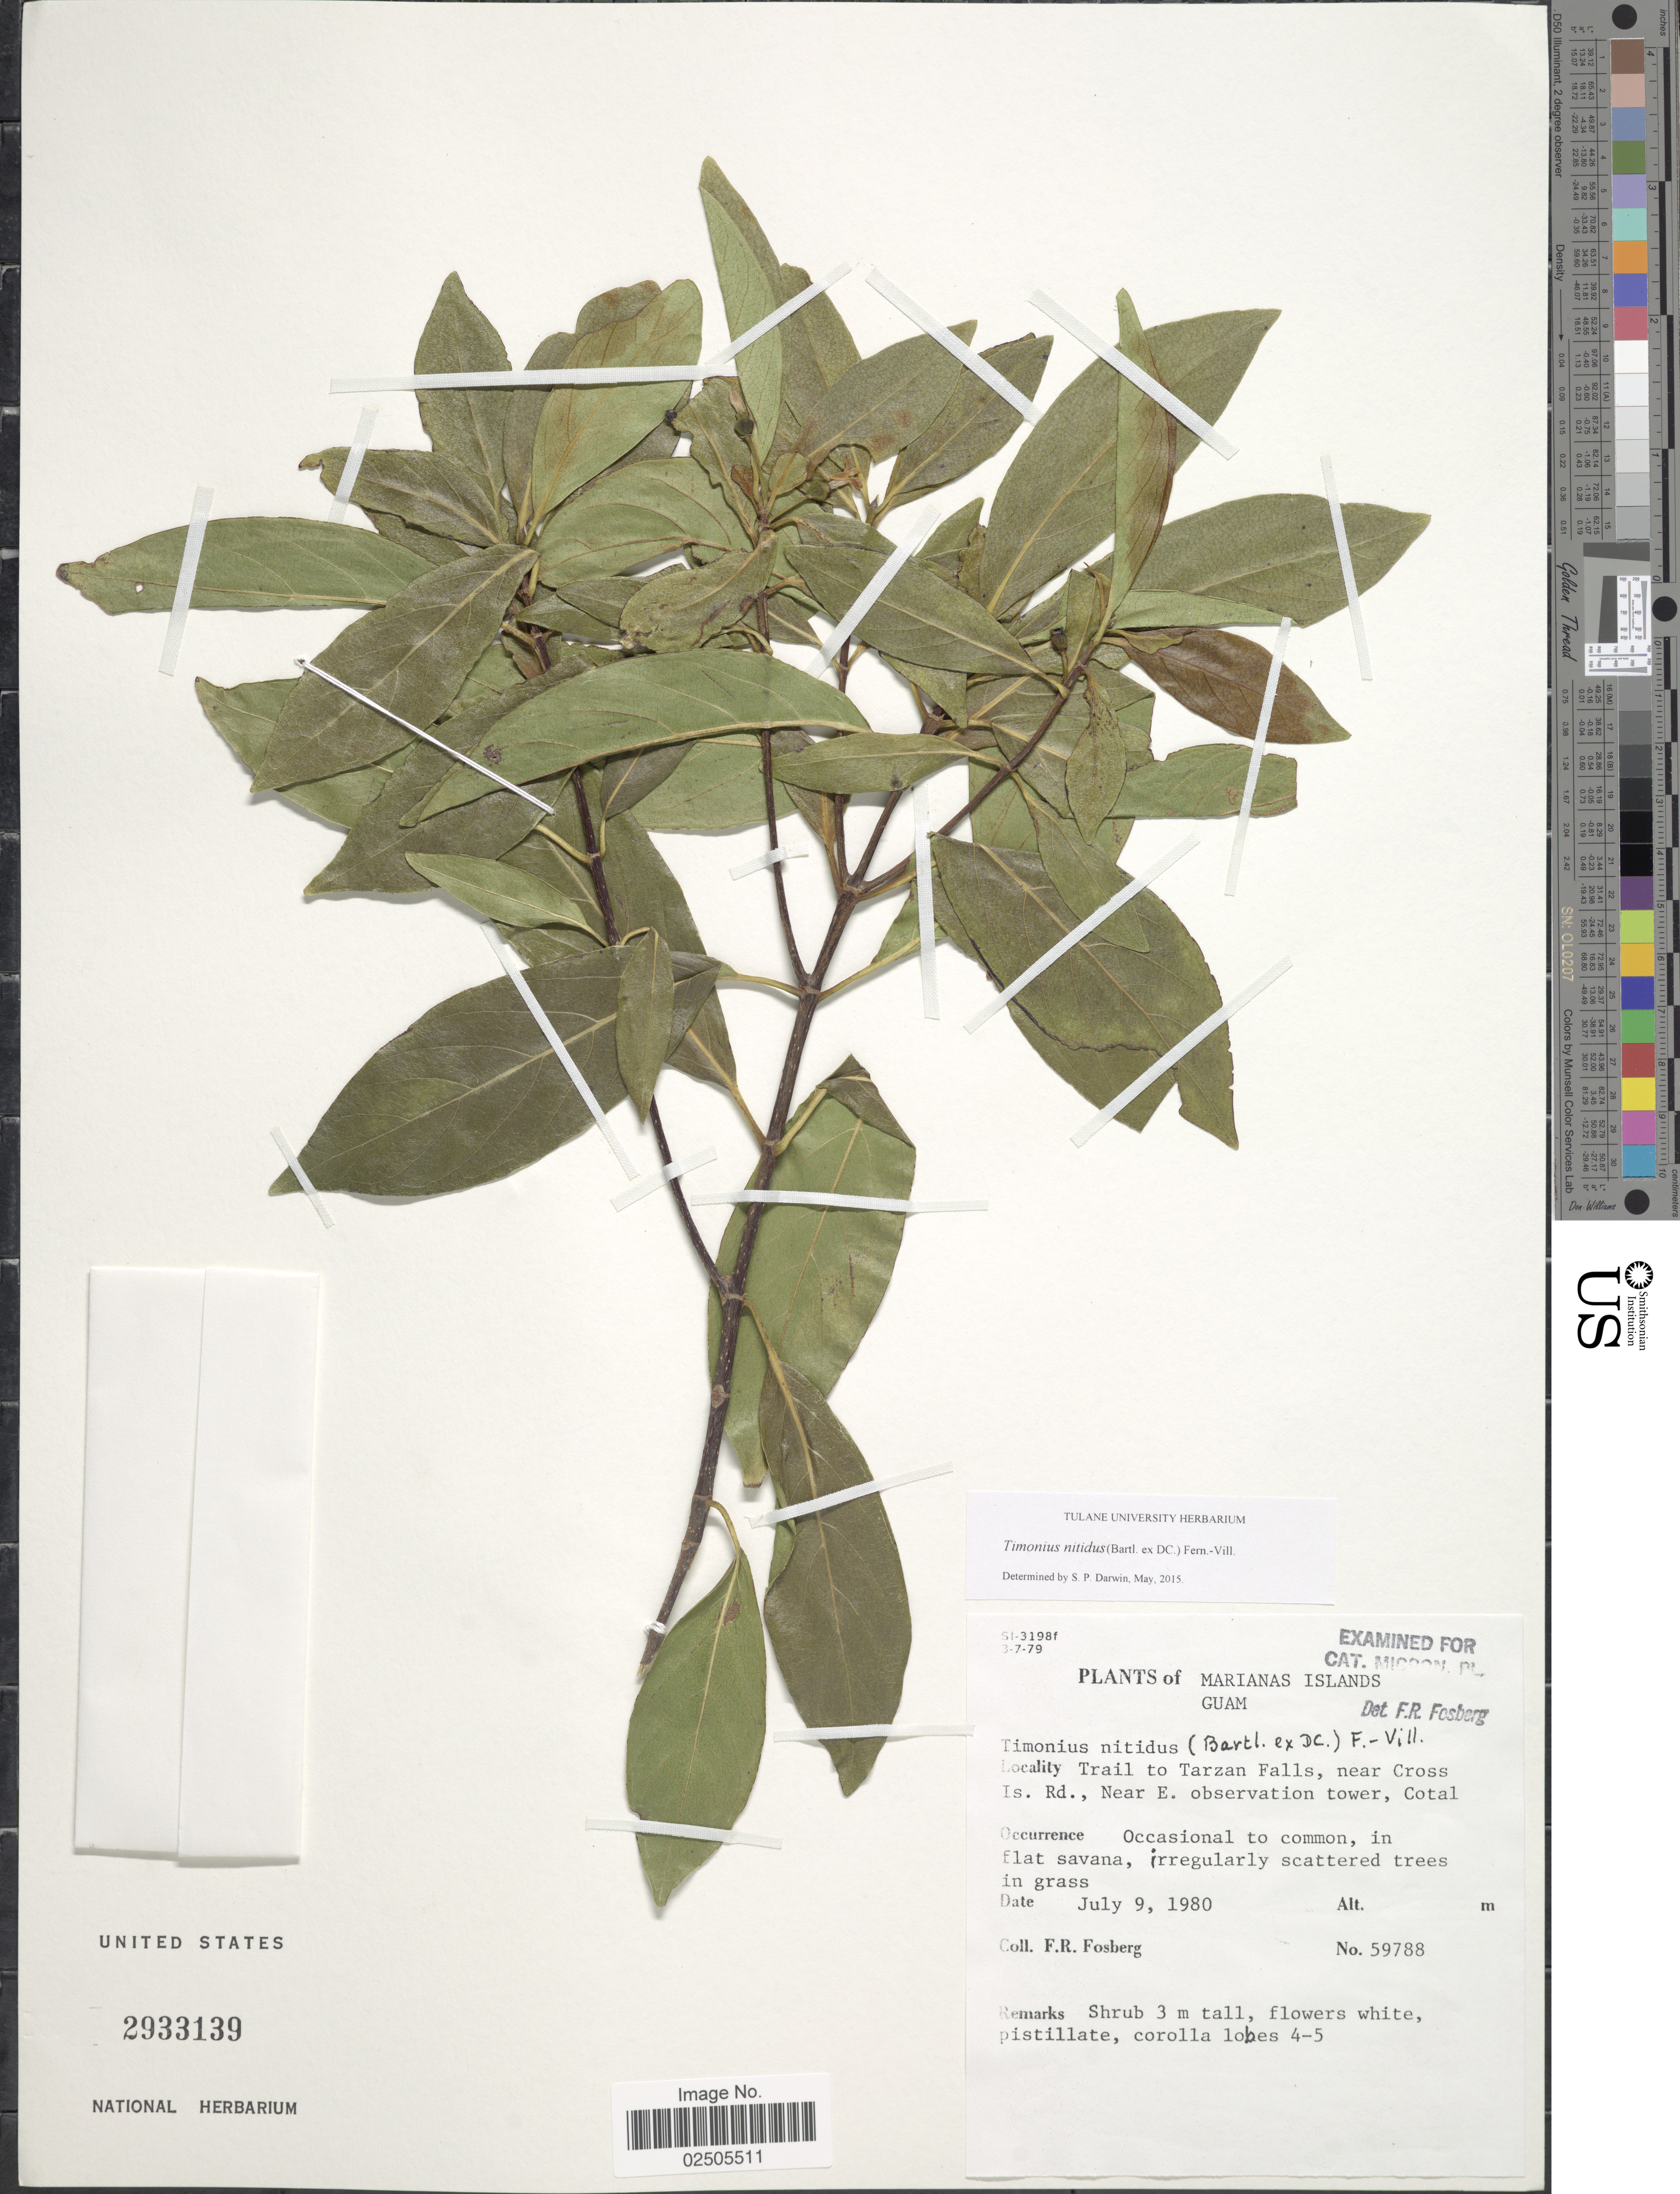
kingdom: Plantae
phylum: Tracheophyta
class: Magnoliopsida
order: Gentianales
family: Rubiaceae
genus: Timonius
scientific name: Timonius nitidus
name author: (Bartl. ex DC.) Fern.-Vill.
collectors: F. R. Fosberg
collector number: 59788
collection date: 1980-07-09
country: Guam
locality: Marianas Islands, Trail to Tarzan Falls, near Cross Is. Rd. , Near E. observation tower, Cotal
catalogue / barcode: US 2933139